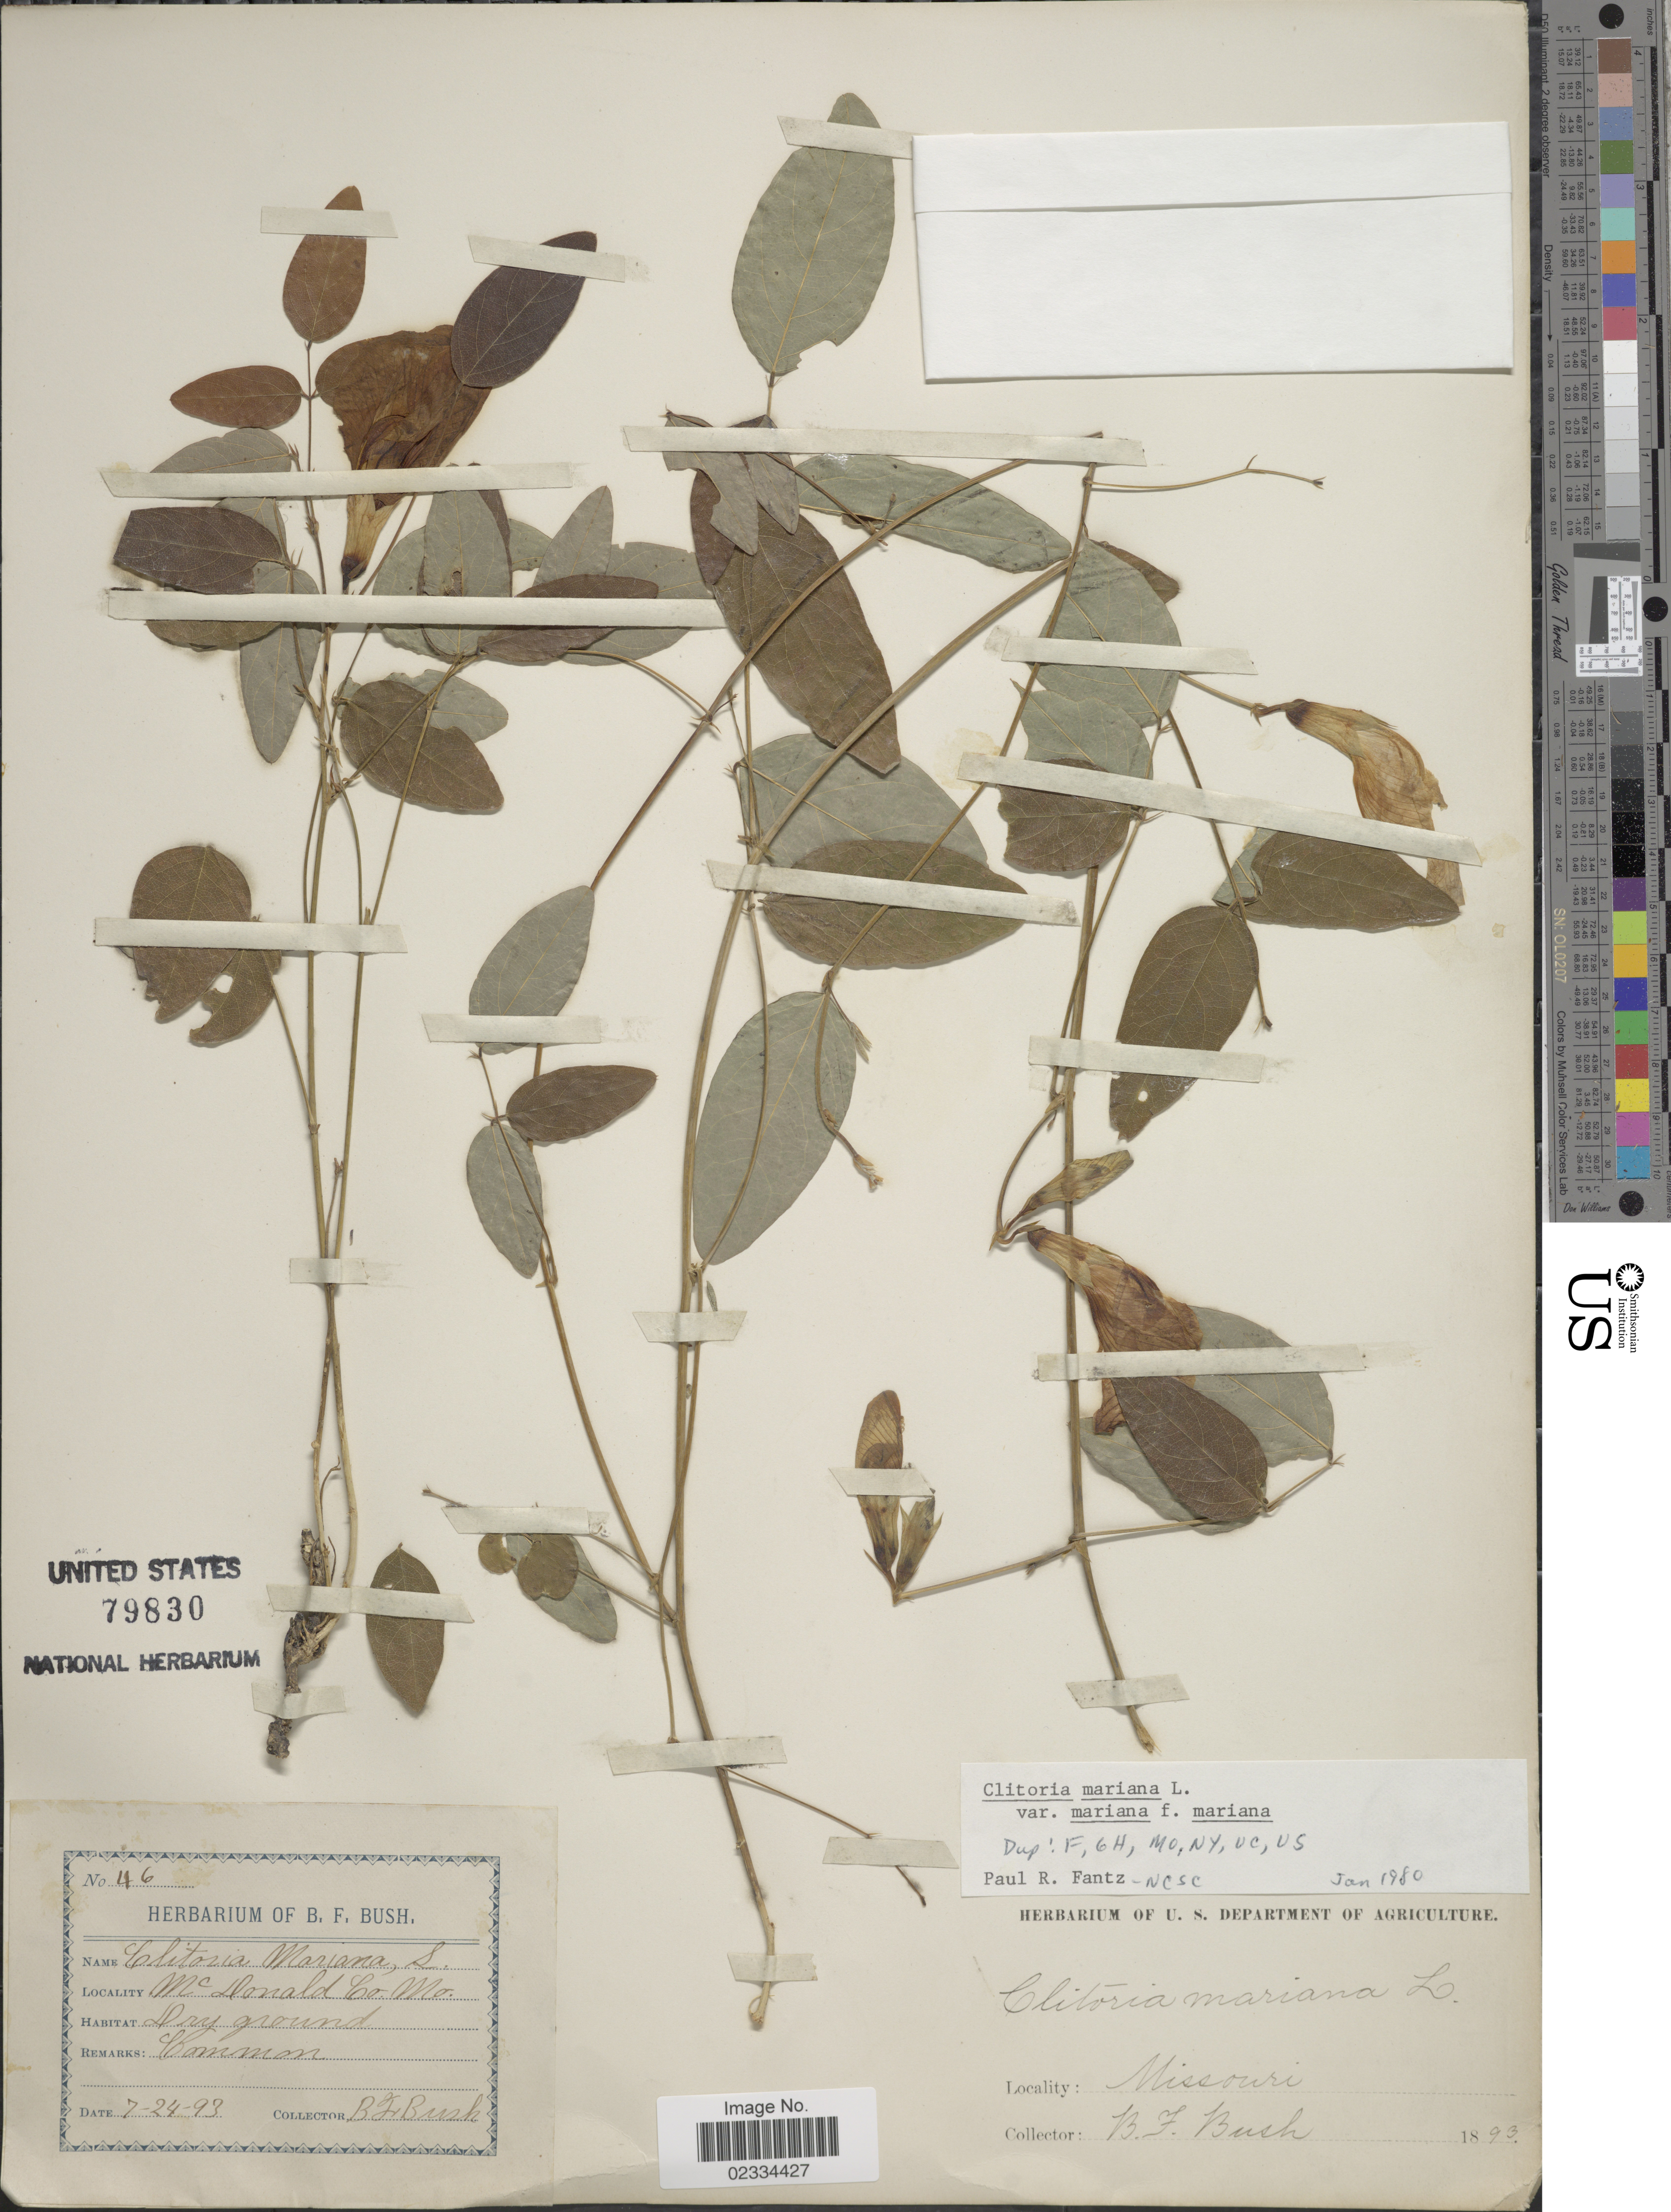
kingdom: Plantae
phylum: Tracheophyta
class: Magnoliopsida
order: Fabales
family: Fabaceae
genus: Clitoria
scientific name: Clitoria mariana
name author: L.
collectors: B. F. Bush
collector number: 46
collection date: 1893-07-24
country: United States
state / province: Missouri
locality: McDonald Co.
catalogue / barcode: US 79830